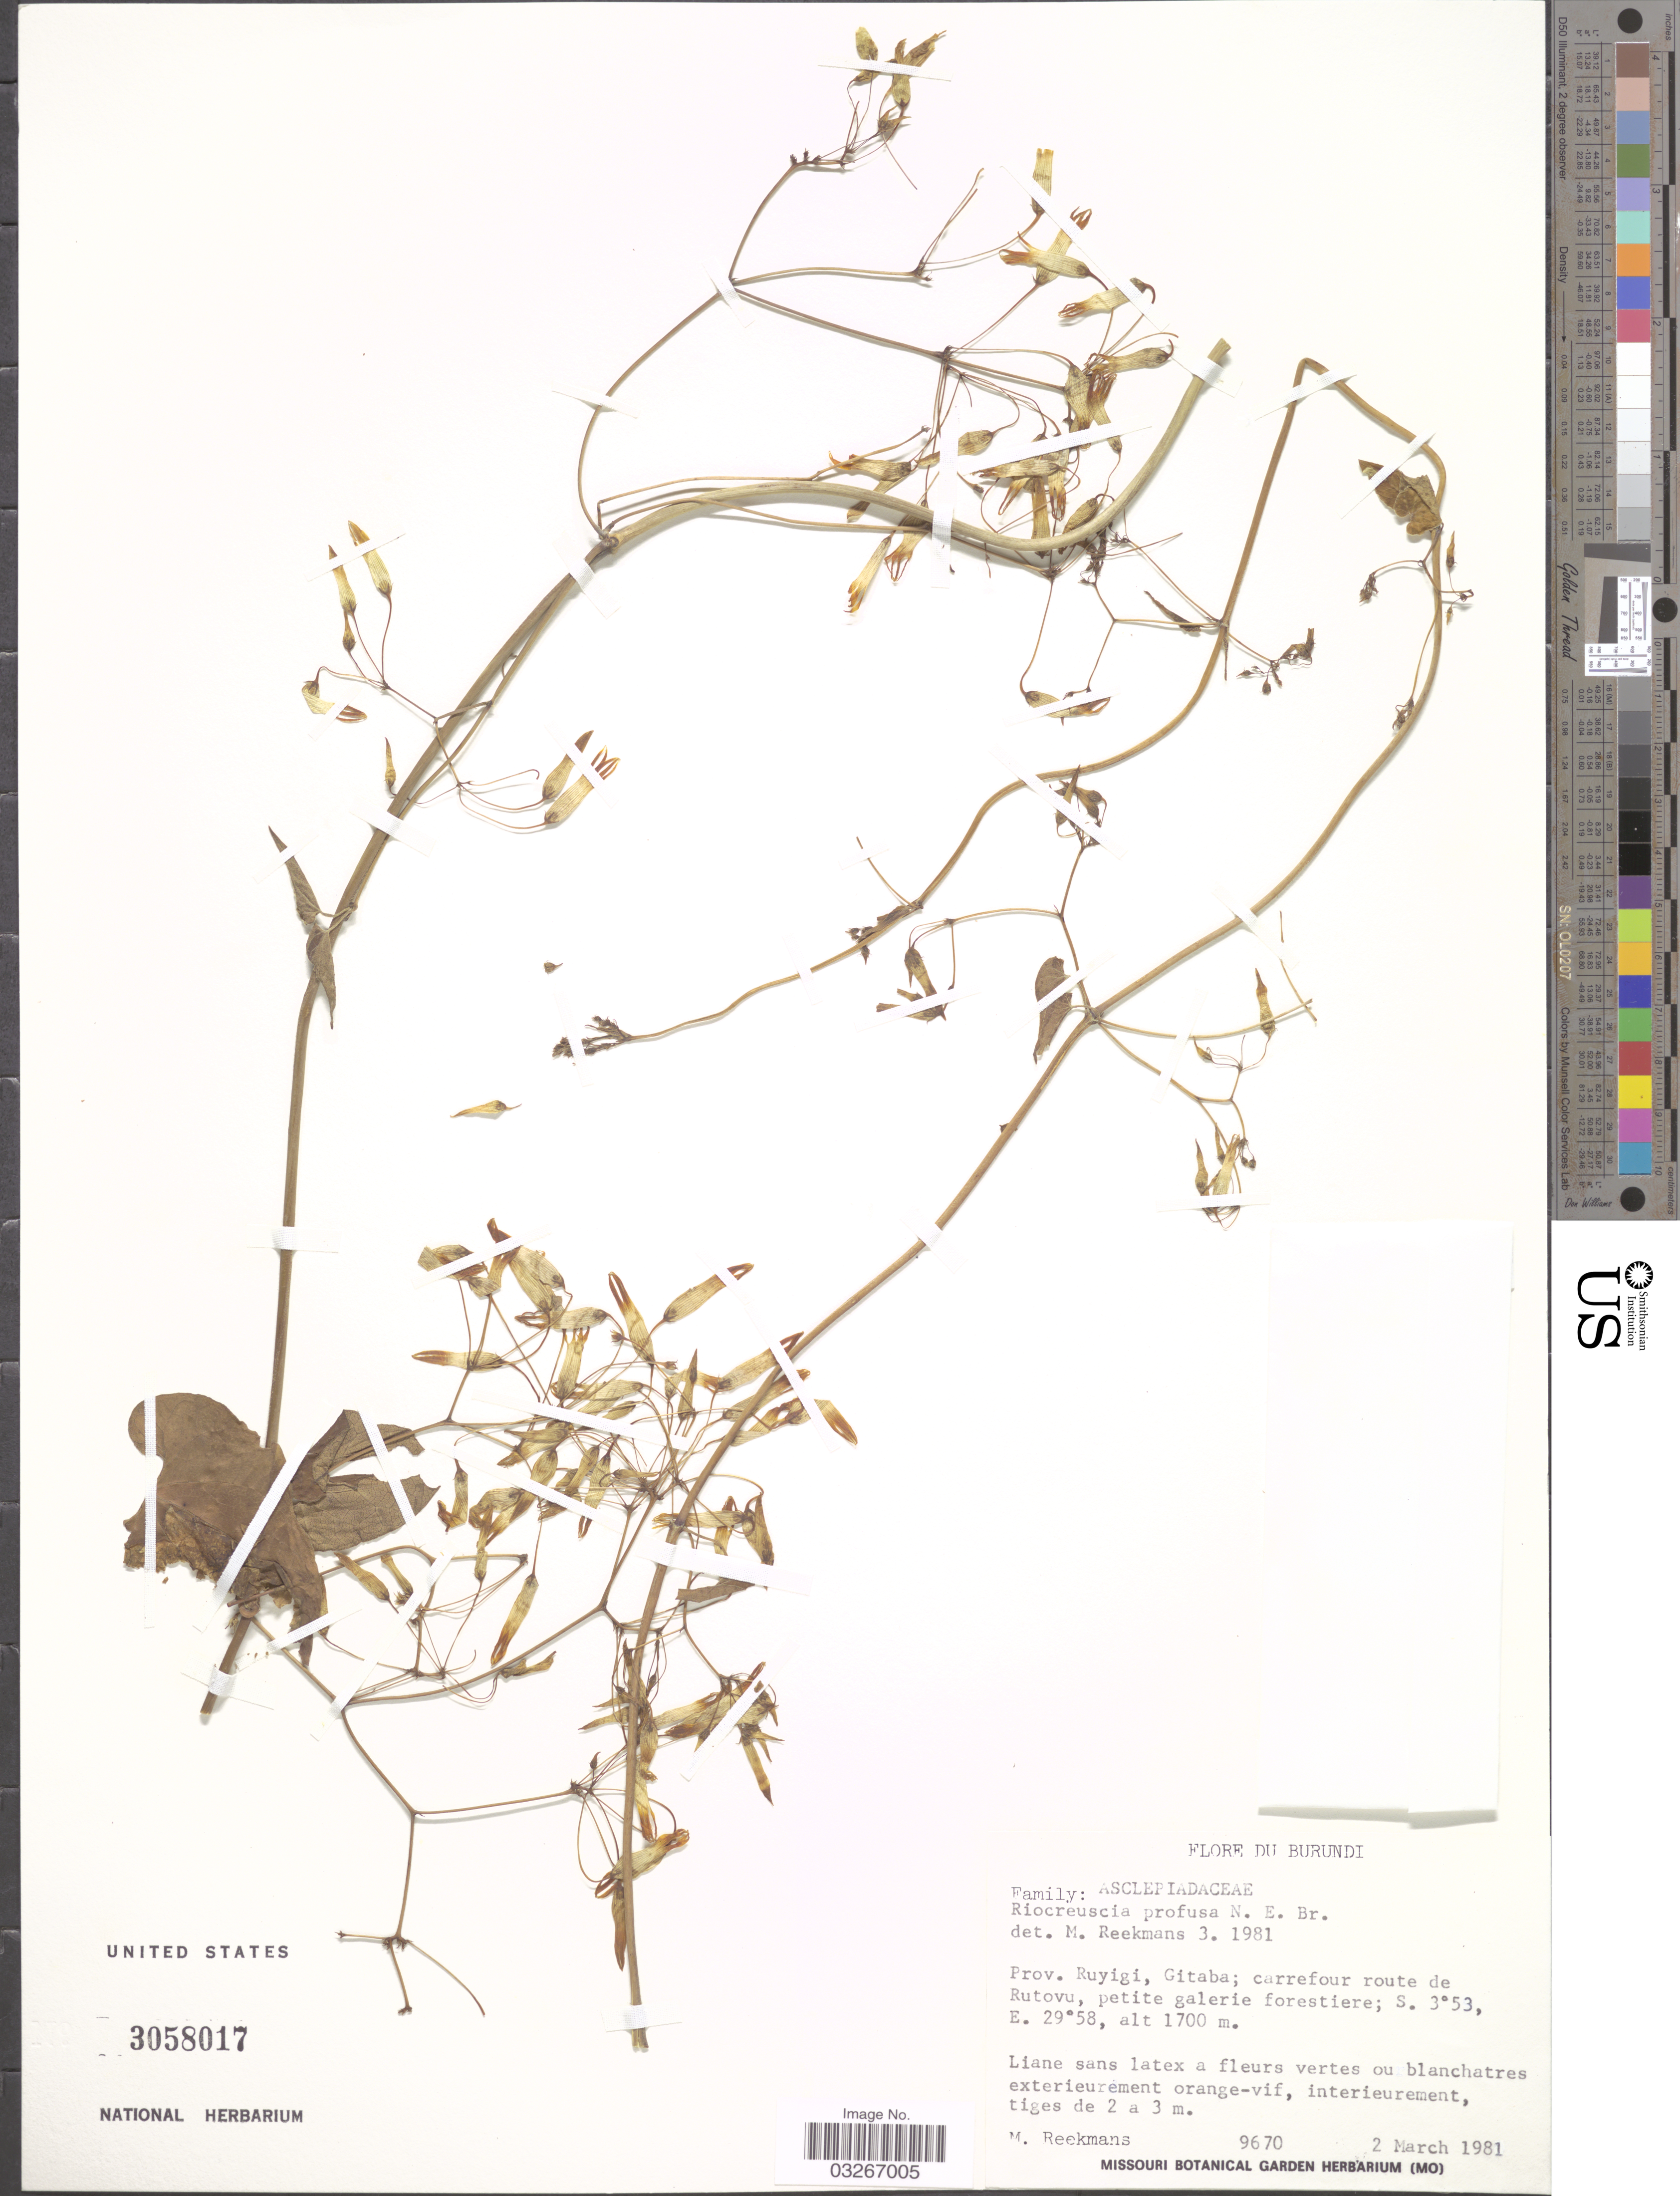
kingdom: Plantae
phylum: Tracheophyta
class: Magnoliopsida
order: Gentianales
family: Apocynaceae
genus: Riocreuxia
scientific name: Riocreuxia profusa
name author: N.E. Br.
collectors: M. Reekmans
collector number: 9670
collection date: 1981-03-02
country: Burundi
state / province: Ruyigi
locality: Prov. Ruyigi, Gitaba; carrefour route de Rutovu, petite galerie forestiere.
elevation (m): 1700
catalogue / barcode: US 3058017